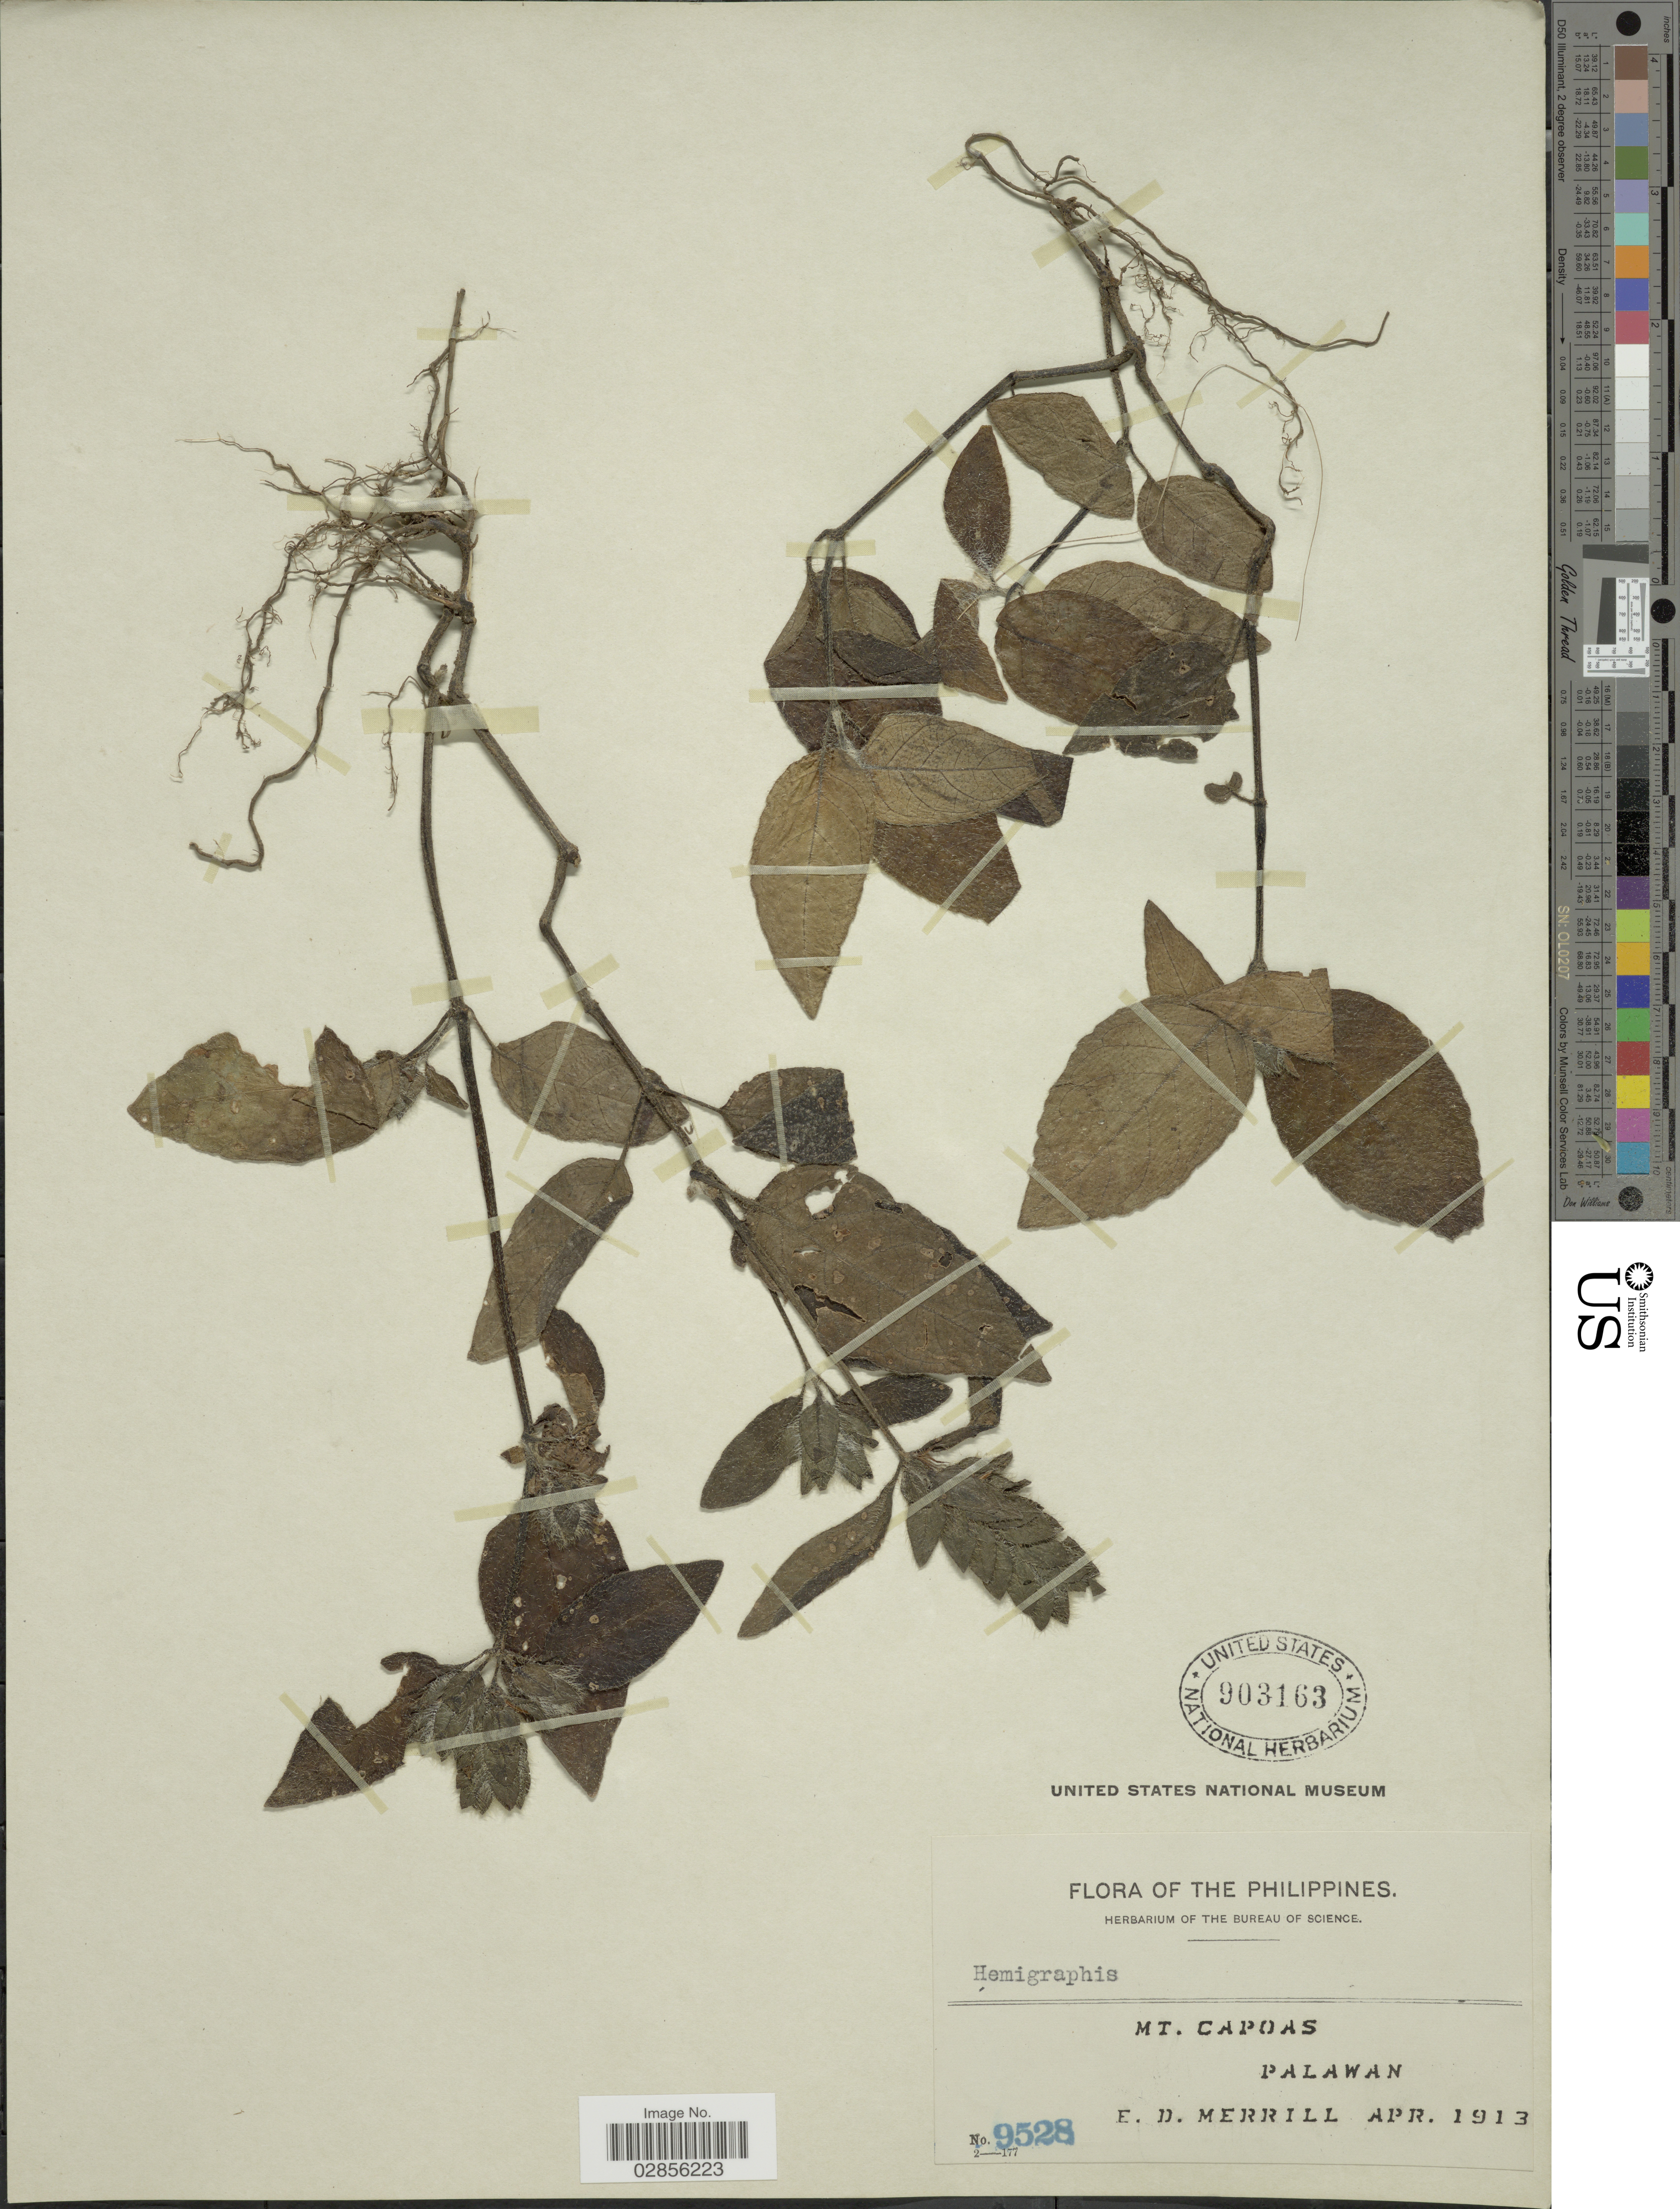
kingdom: Plantae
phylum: Tracheophyta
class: Magnoliopsida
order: Lamiales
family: Acanthaceae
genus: Hemigraphis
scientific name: Hemigraphis sp.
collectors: E. D. Merrill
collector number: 9528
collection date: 1913-04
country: Philippines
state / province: Mimaropa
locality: Mt. Capoas, Palawan.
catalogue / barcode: US 903163